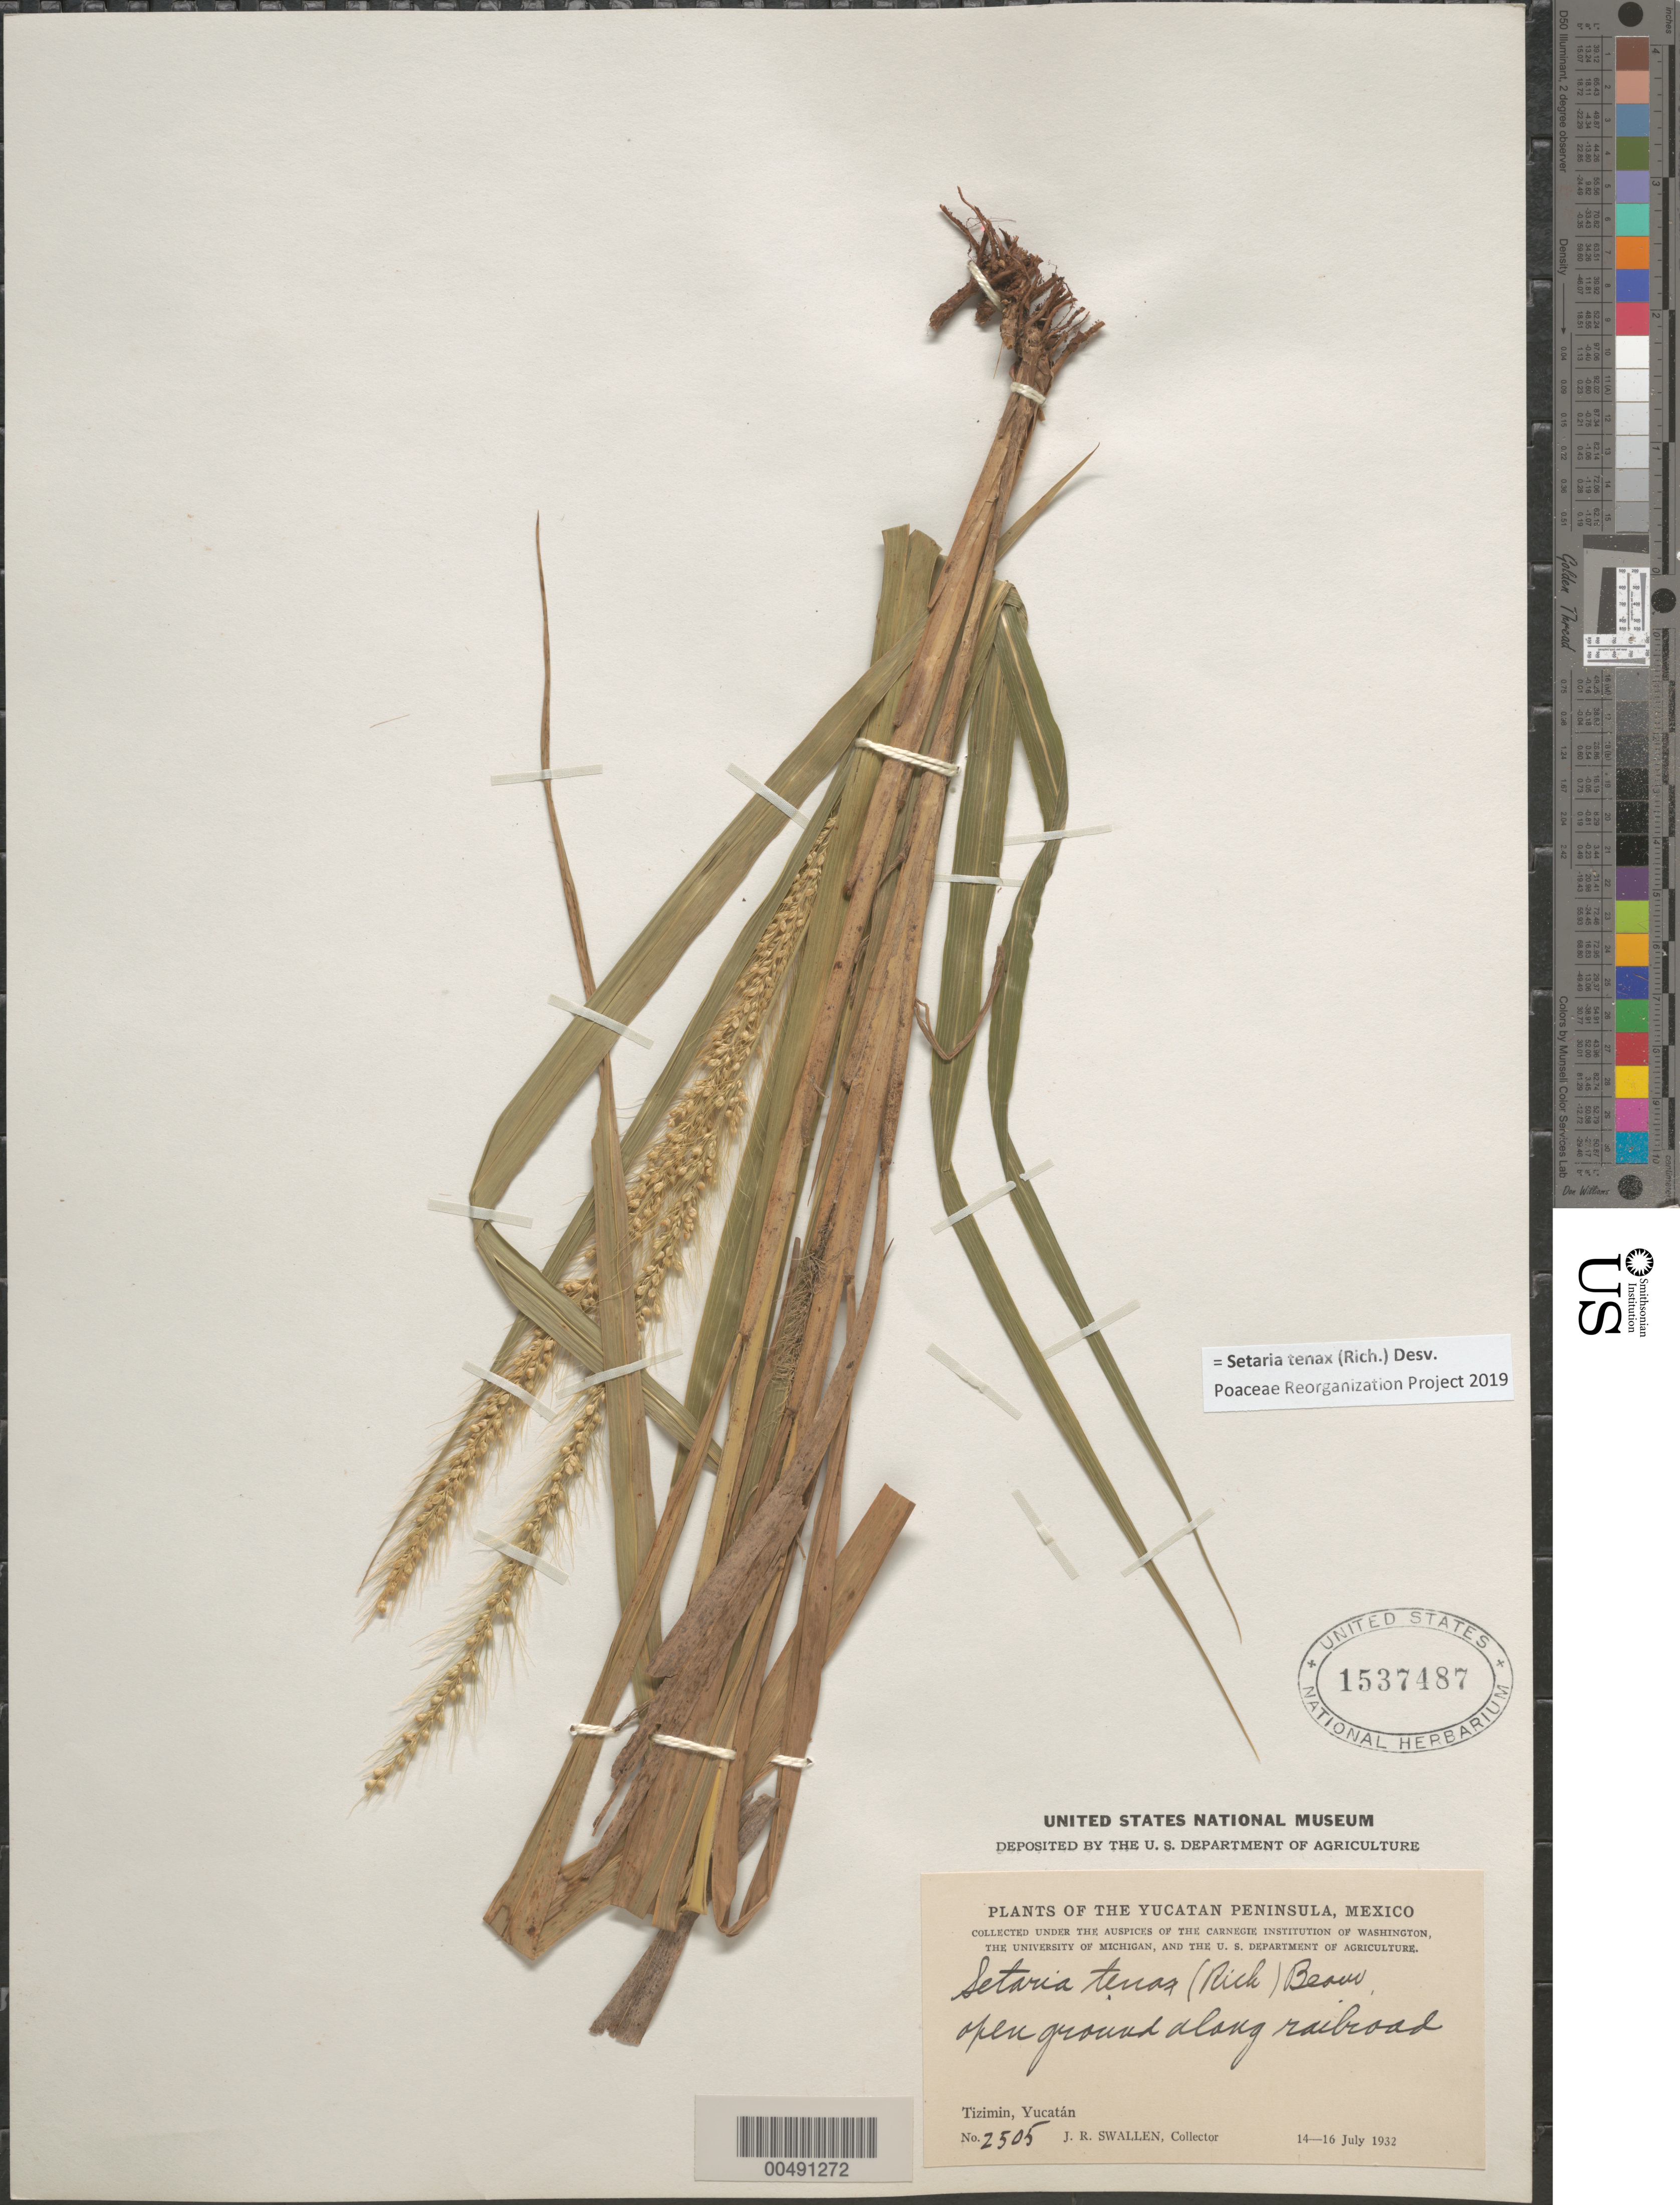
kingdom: Plantae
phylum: Tracheophyta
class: Liliopsida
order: Poales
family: Poaceae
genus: Setaria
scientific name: Setaria tenax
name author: (Rich.) Desv.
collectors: J. R. Swallen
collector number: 2505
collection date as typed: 14 Jul 1932 to 16 Jul 1932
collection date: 1932-07-14/1932-07-16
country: Mexico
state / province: Yucatan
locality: Tizimin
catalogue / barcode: US 1537487